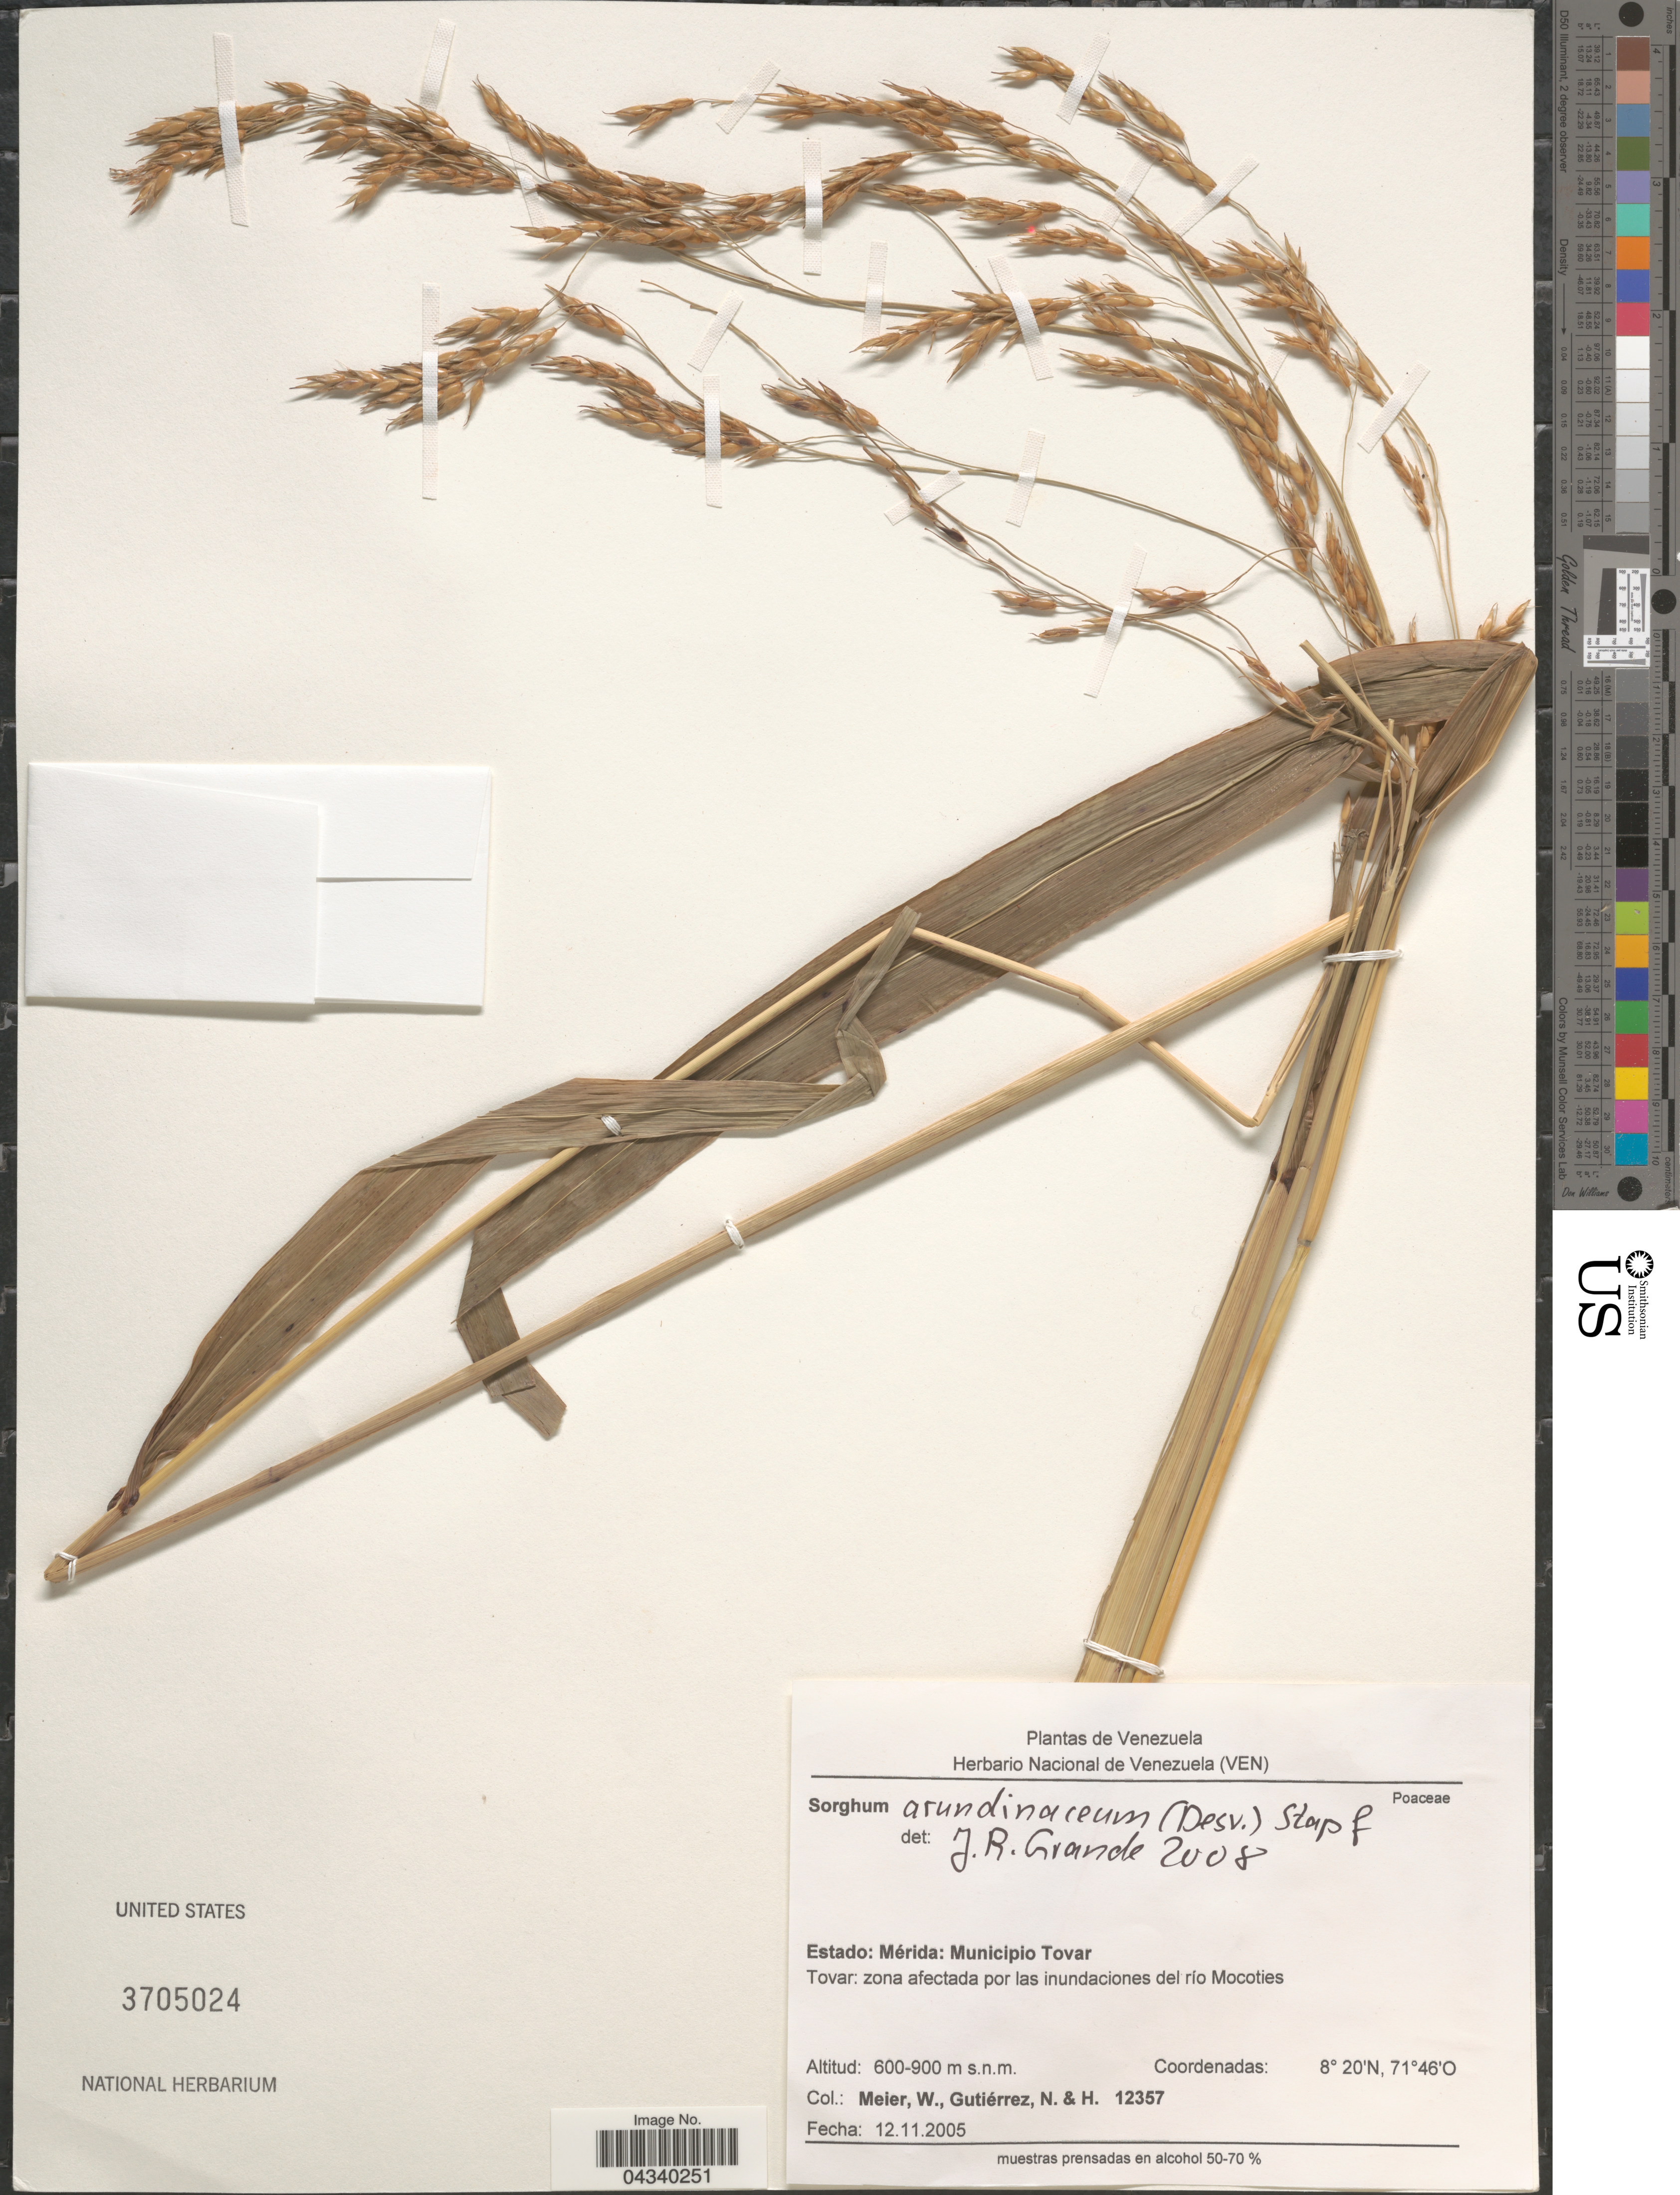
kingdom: Plantae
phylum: Tracheophyta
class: Liliopsida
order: Poales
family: Poaceae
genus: Sorghum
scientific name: Sorghum arundinaceum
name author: (Desv.) Stapf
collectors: W. Meier, N. Gutierrez & H. Gutierrez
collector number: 12357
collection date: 2005-11-12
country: Venezuela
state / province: Merida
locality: Estado: Mérida: Municipio Tovar. Tovar: zona afectada pos las inundaciones del río Mocoties.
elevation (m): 600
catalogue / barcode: US 3705024